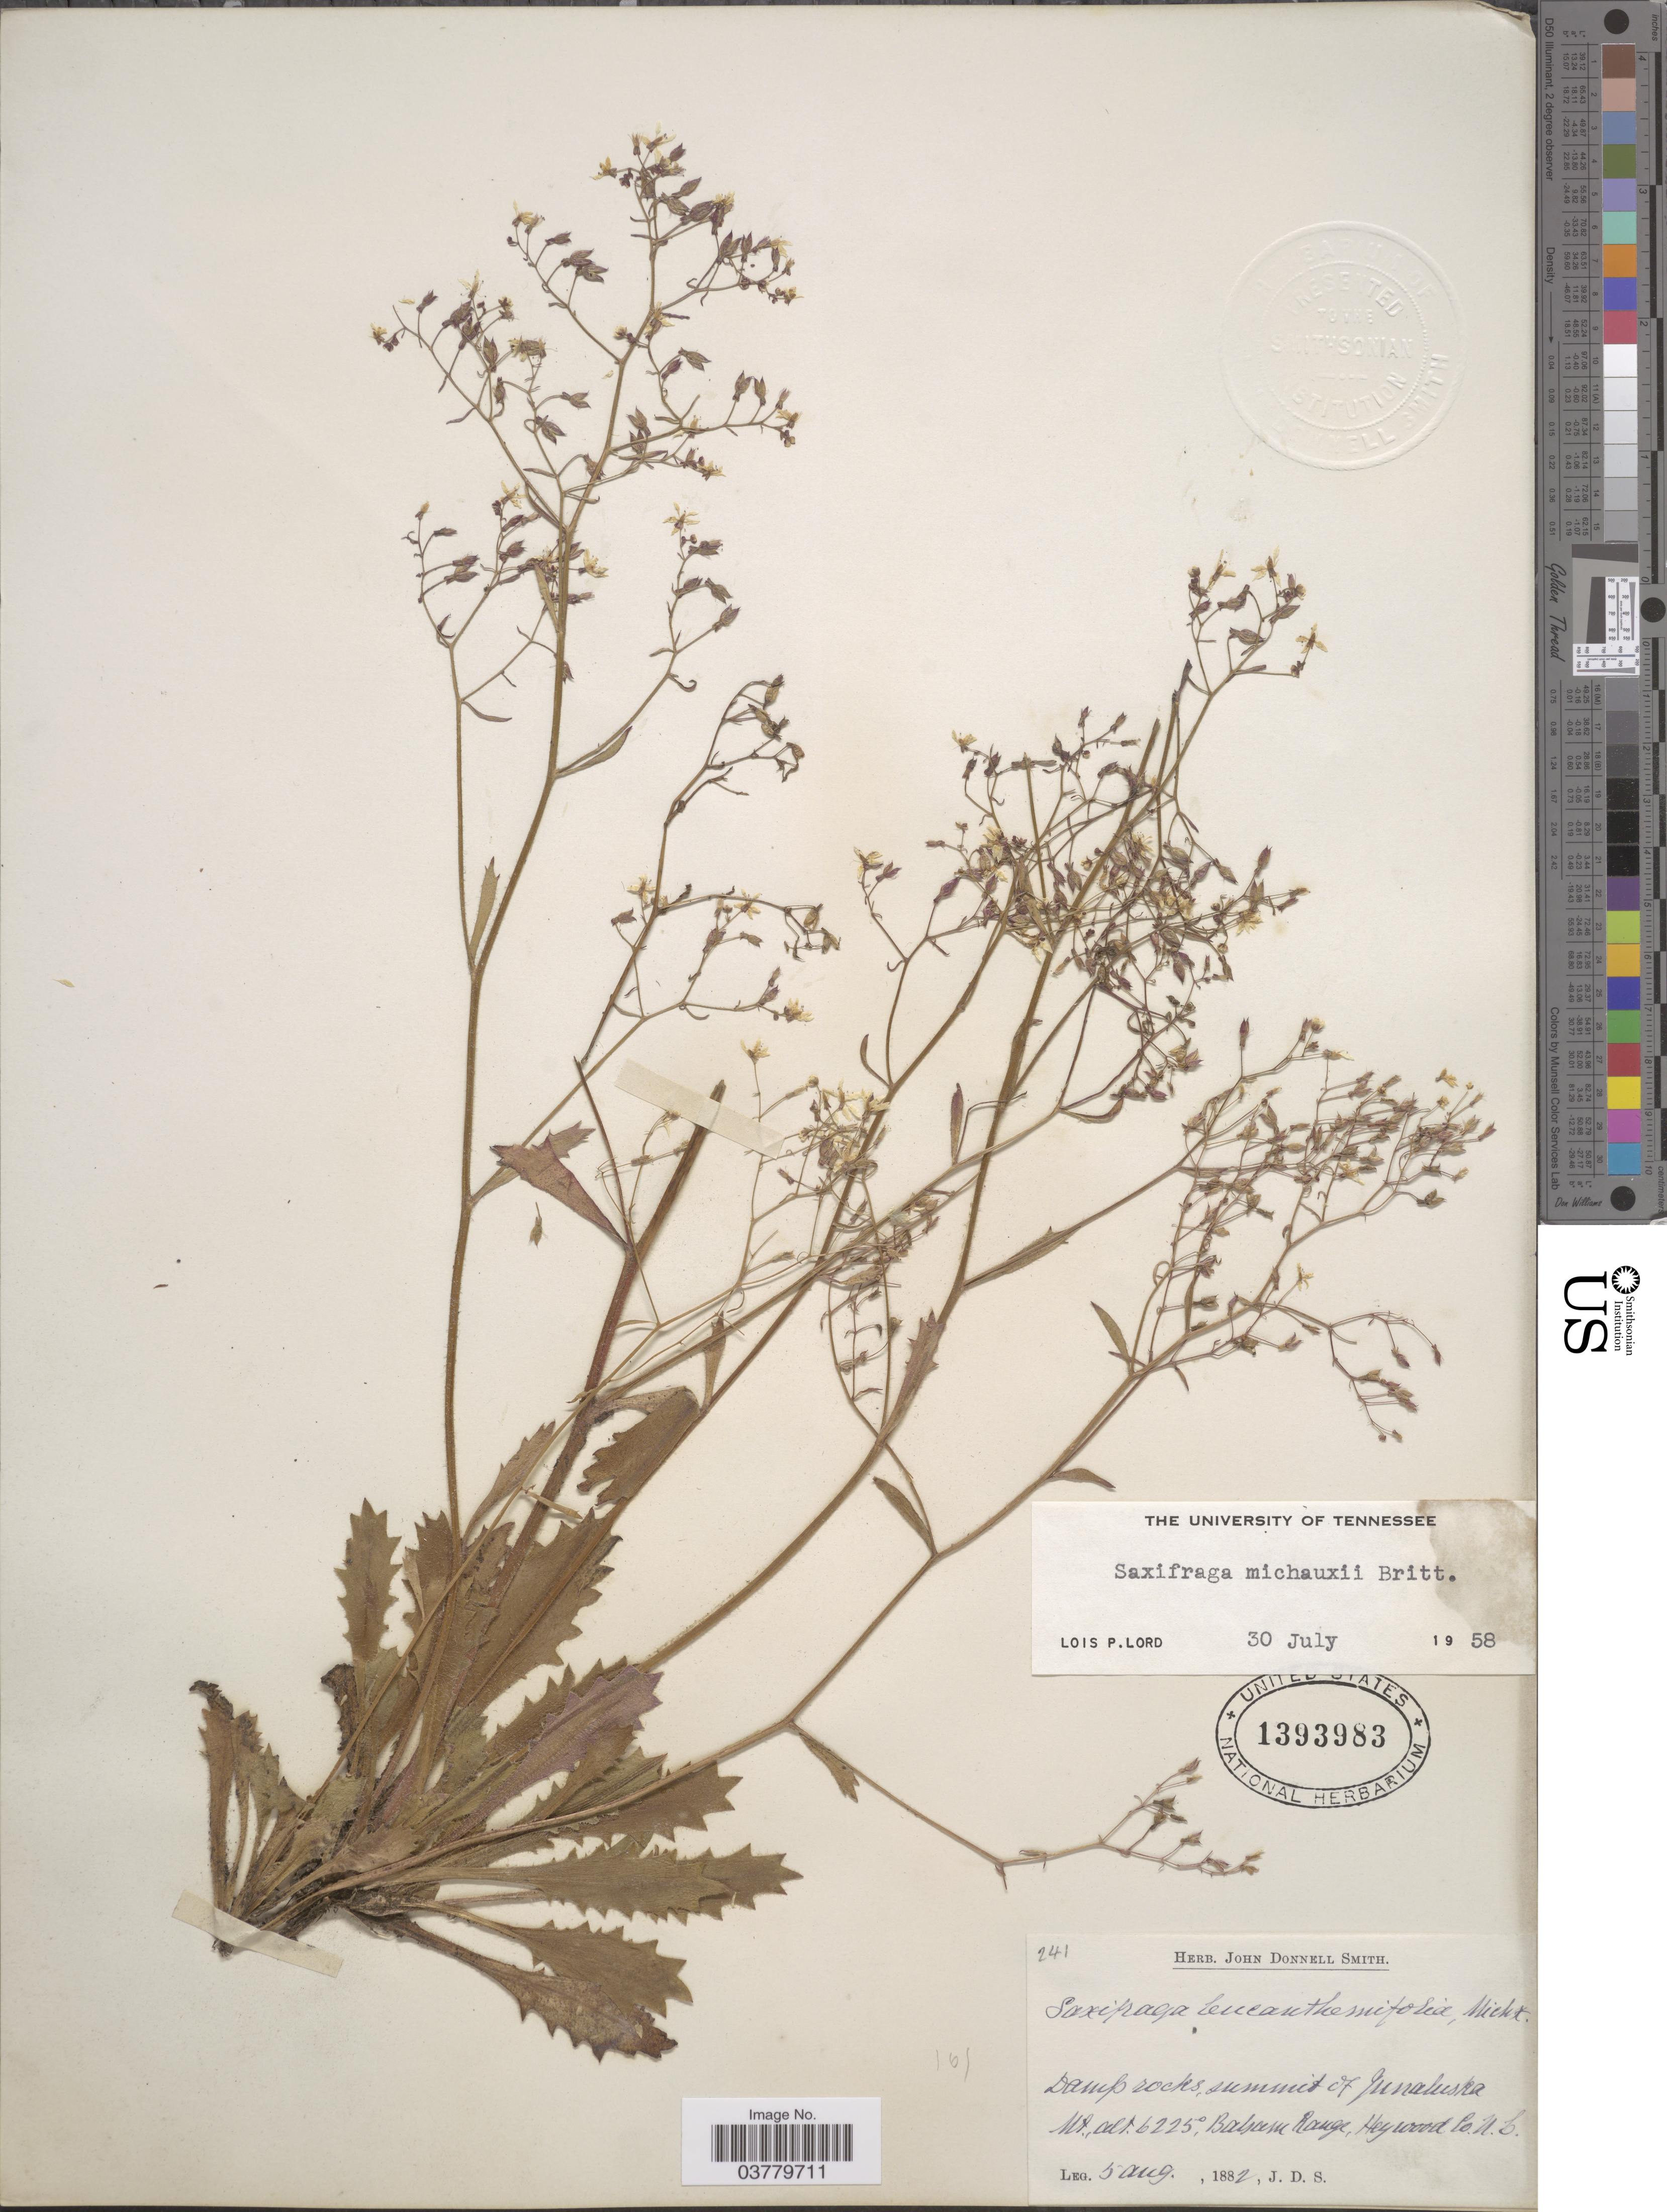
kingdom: Plantae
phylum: Tracheophyta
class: Magnoliopsida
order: Saxifragales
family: Saxifragaceae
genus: Micranthes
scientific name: Micranthes petiolaris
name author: (Raf.) Bush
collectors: J. Donnell Smith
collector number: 241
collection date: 1882-08-05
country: United States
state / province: North Carolina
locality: Summit of Junaluska Mt, Balsam Range, Heywood Co.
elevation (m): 1897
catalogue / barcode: US 1393983